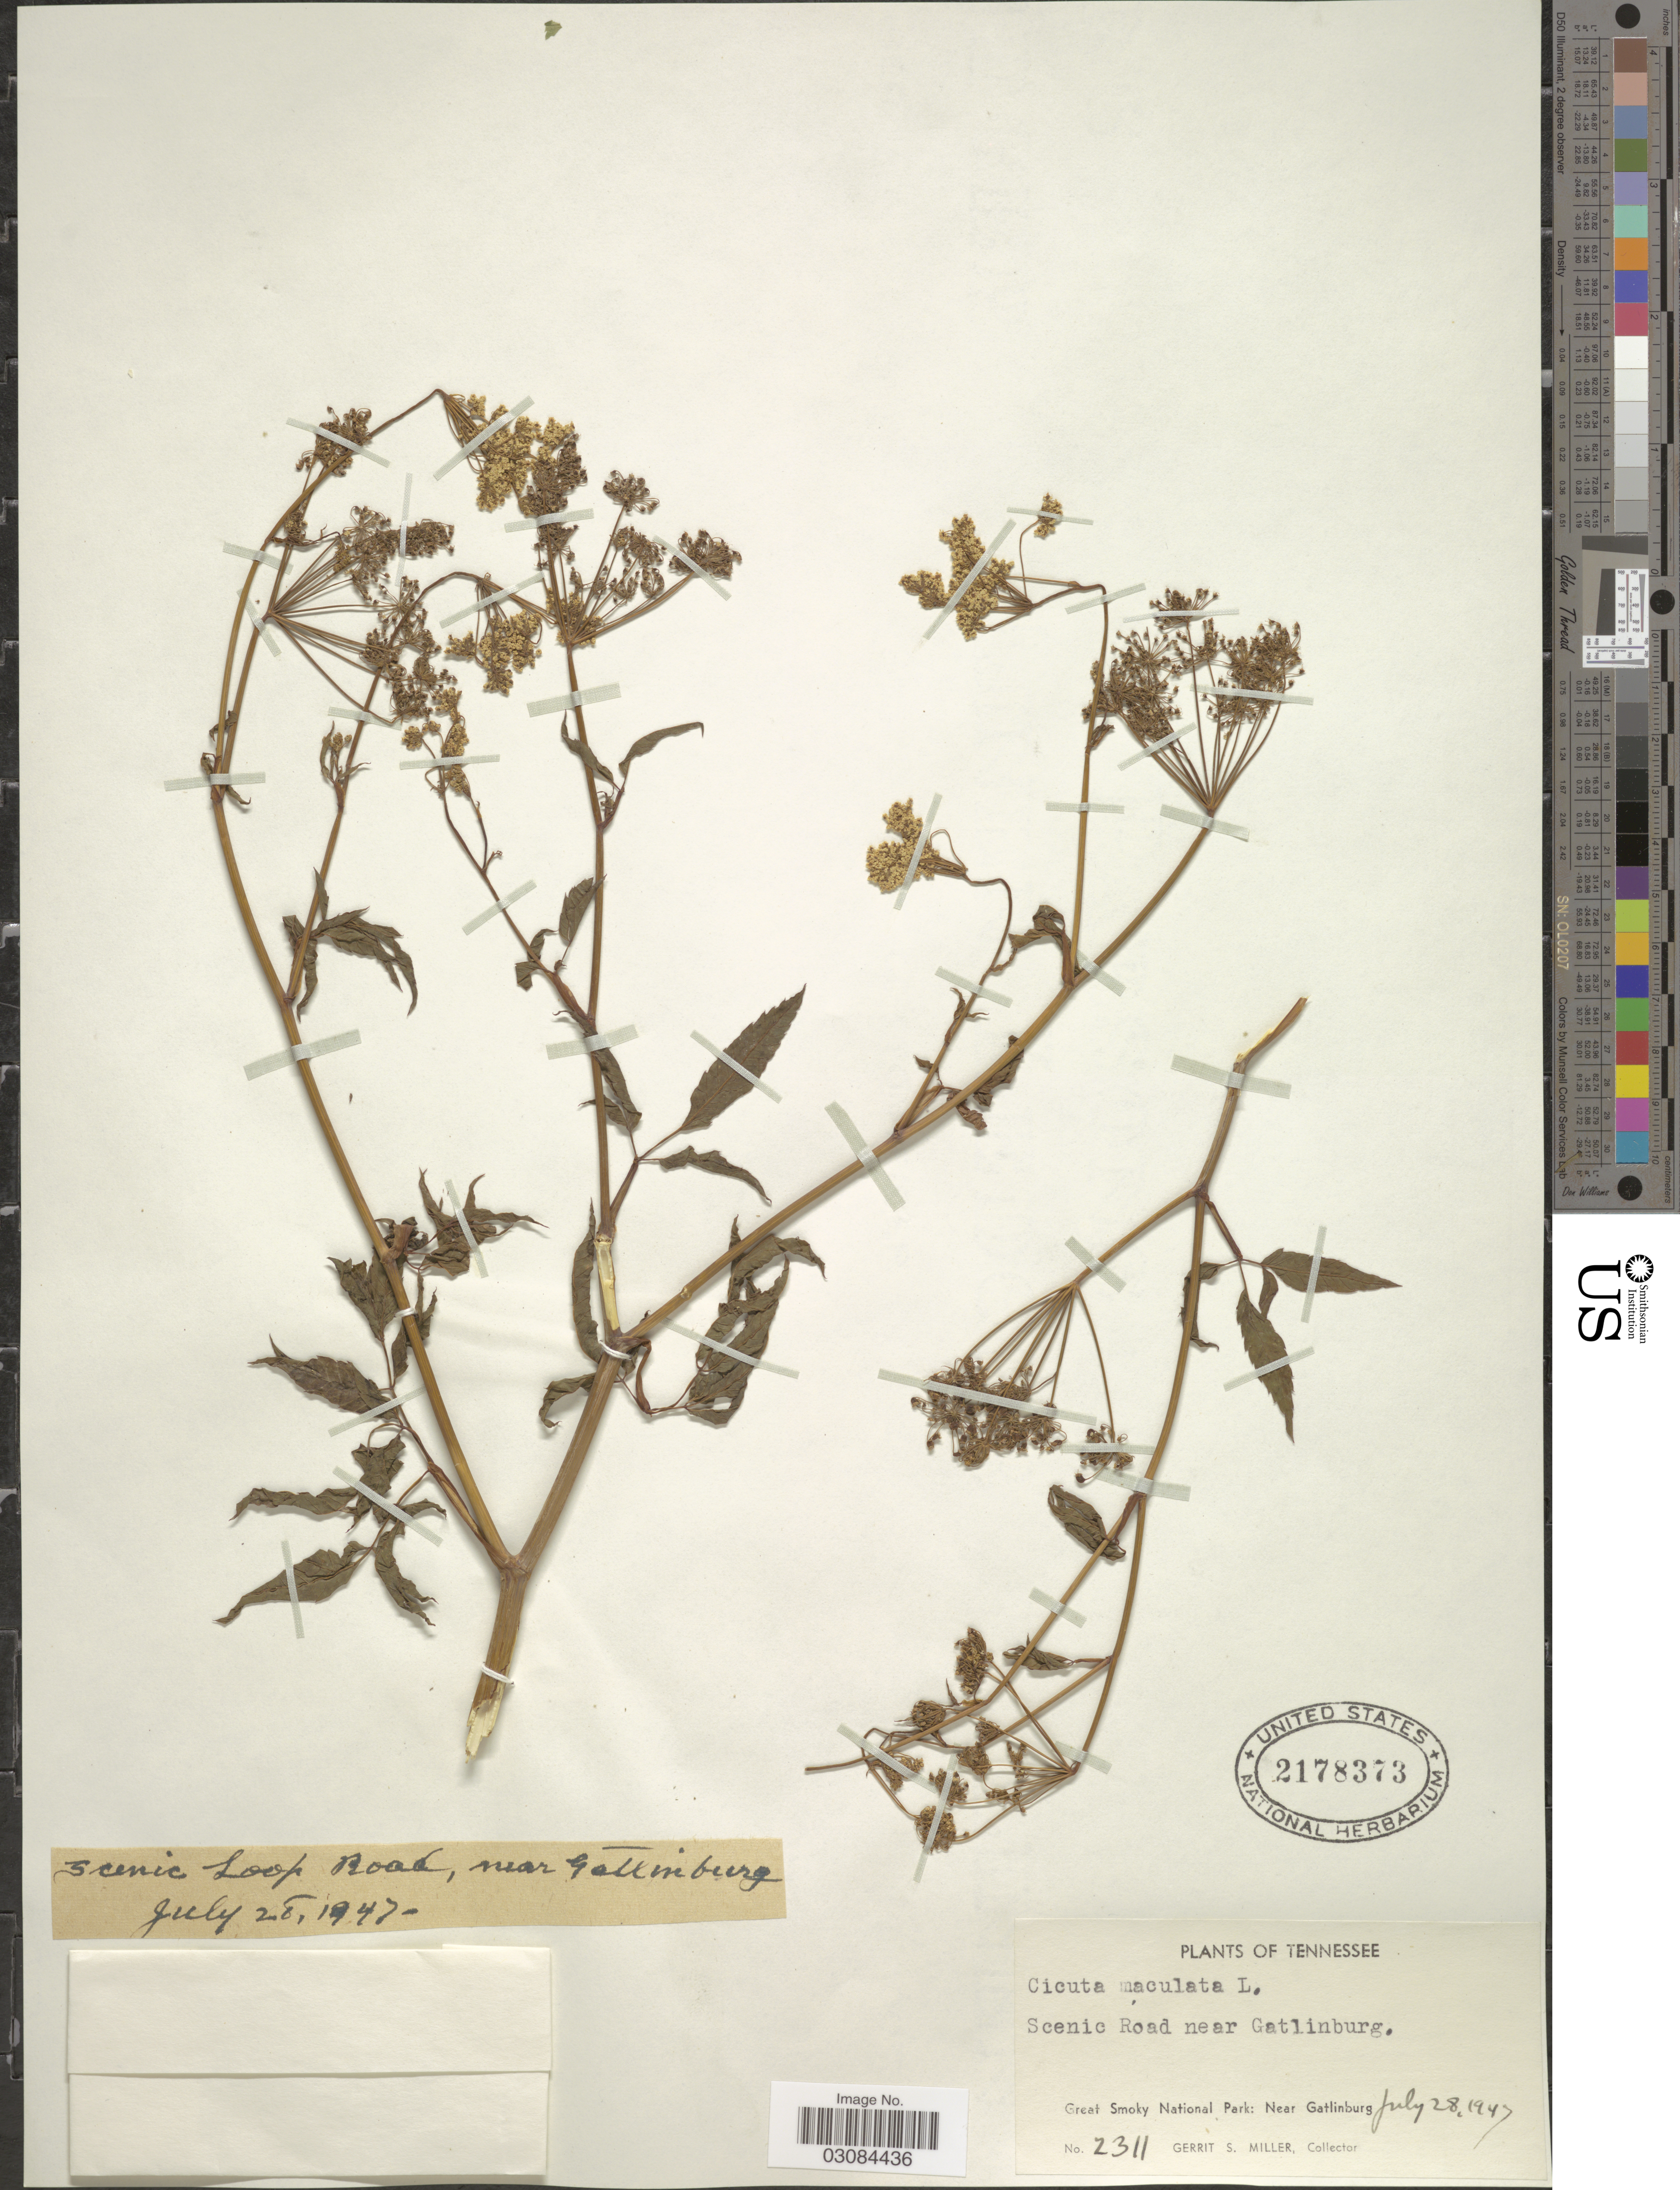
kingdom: Plantae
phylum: Tracheophyta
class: Magnoliopsida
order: Apiales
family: Apiaceae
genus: Cicuta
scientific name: Cicuta maculata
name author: L.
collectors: G. S. Miller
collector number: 2311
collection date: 1947-07-28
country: United States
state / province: Tennessee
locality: Scenic Road near Gatlinburg. Great Smoky National Park: Near Gatlinburg.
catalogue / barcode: US 2178373